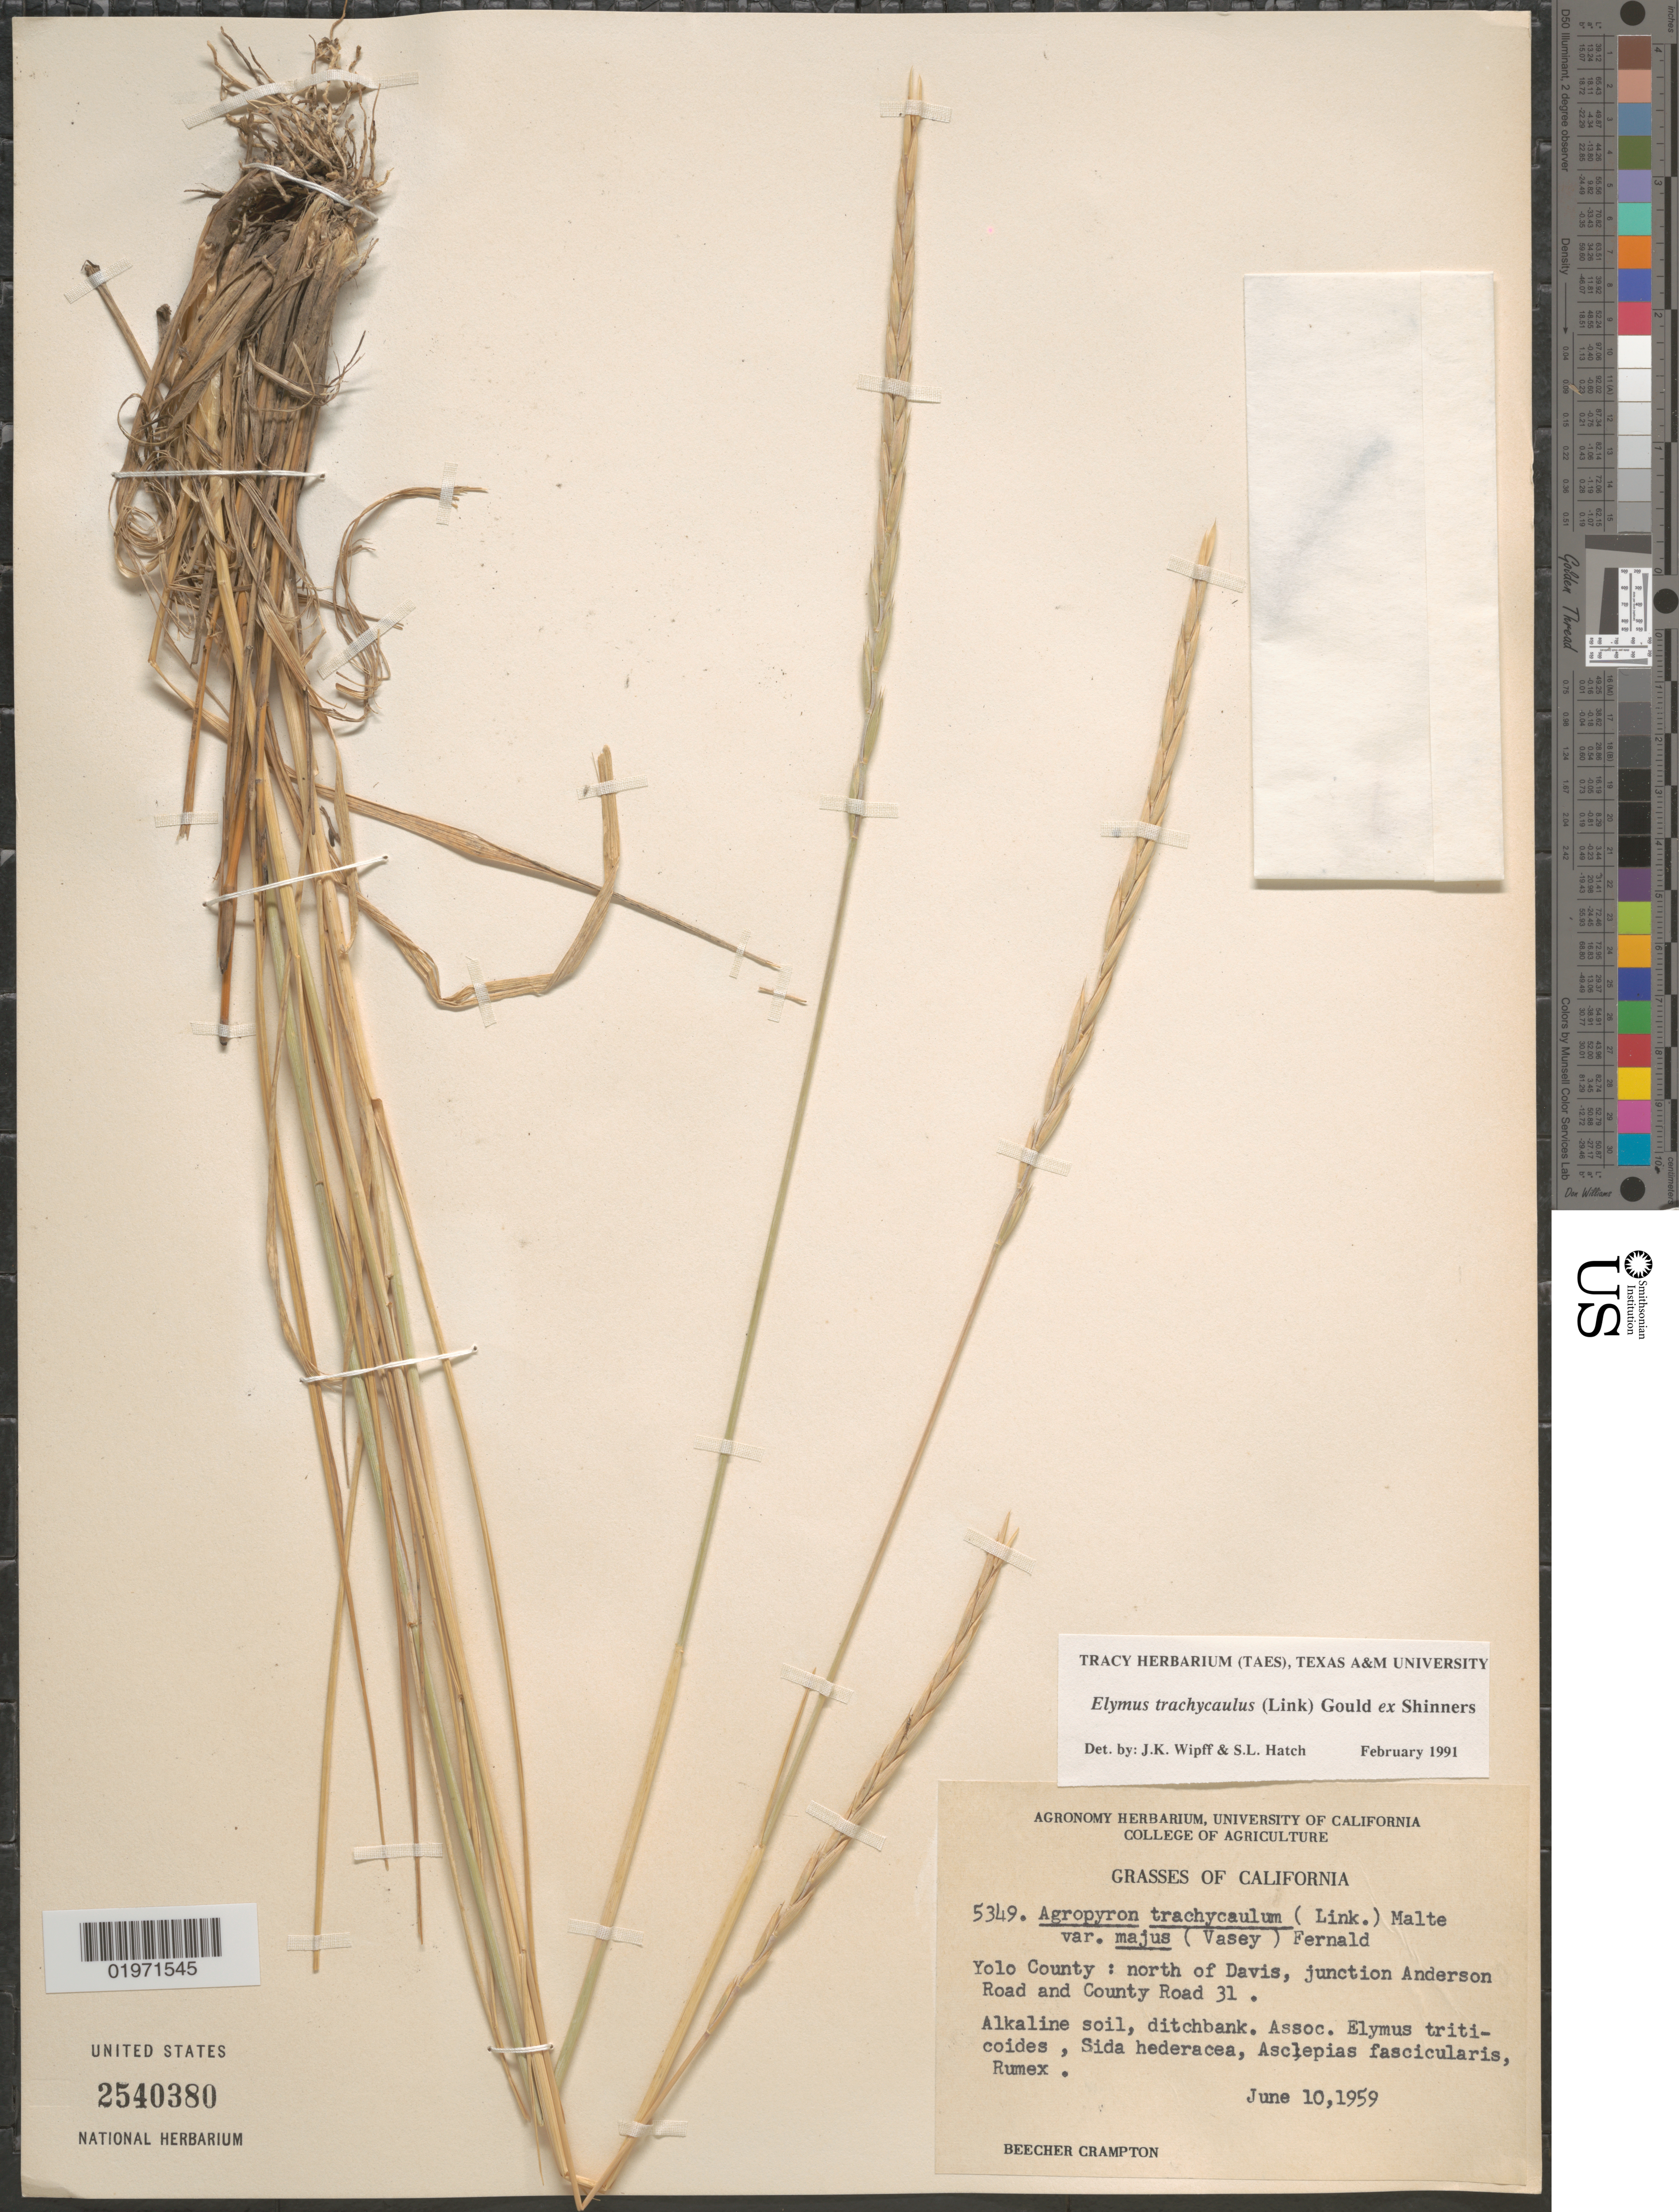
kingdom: Plantae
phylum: Tracheophyta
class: Liliopsida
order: Poales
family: Poaceae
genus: Elymus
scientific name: Elymus trachycaulus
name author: (Link) Gould ex Shinners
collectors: B. Crampton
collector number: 5349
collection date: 1959-06-10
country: United States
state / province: California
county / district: Yolo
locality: Yolo County: north of Davis, junction Anderson Road and County Road 31.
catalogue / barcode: US 2540380